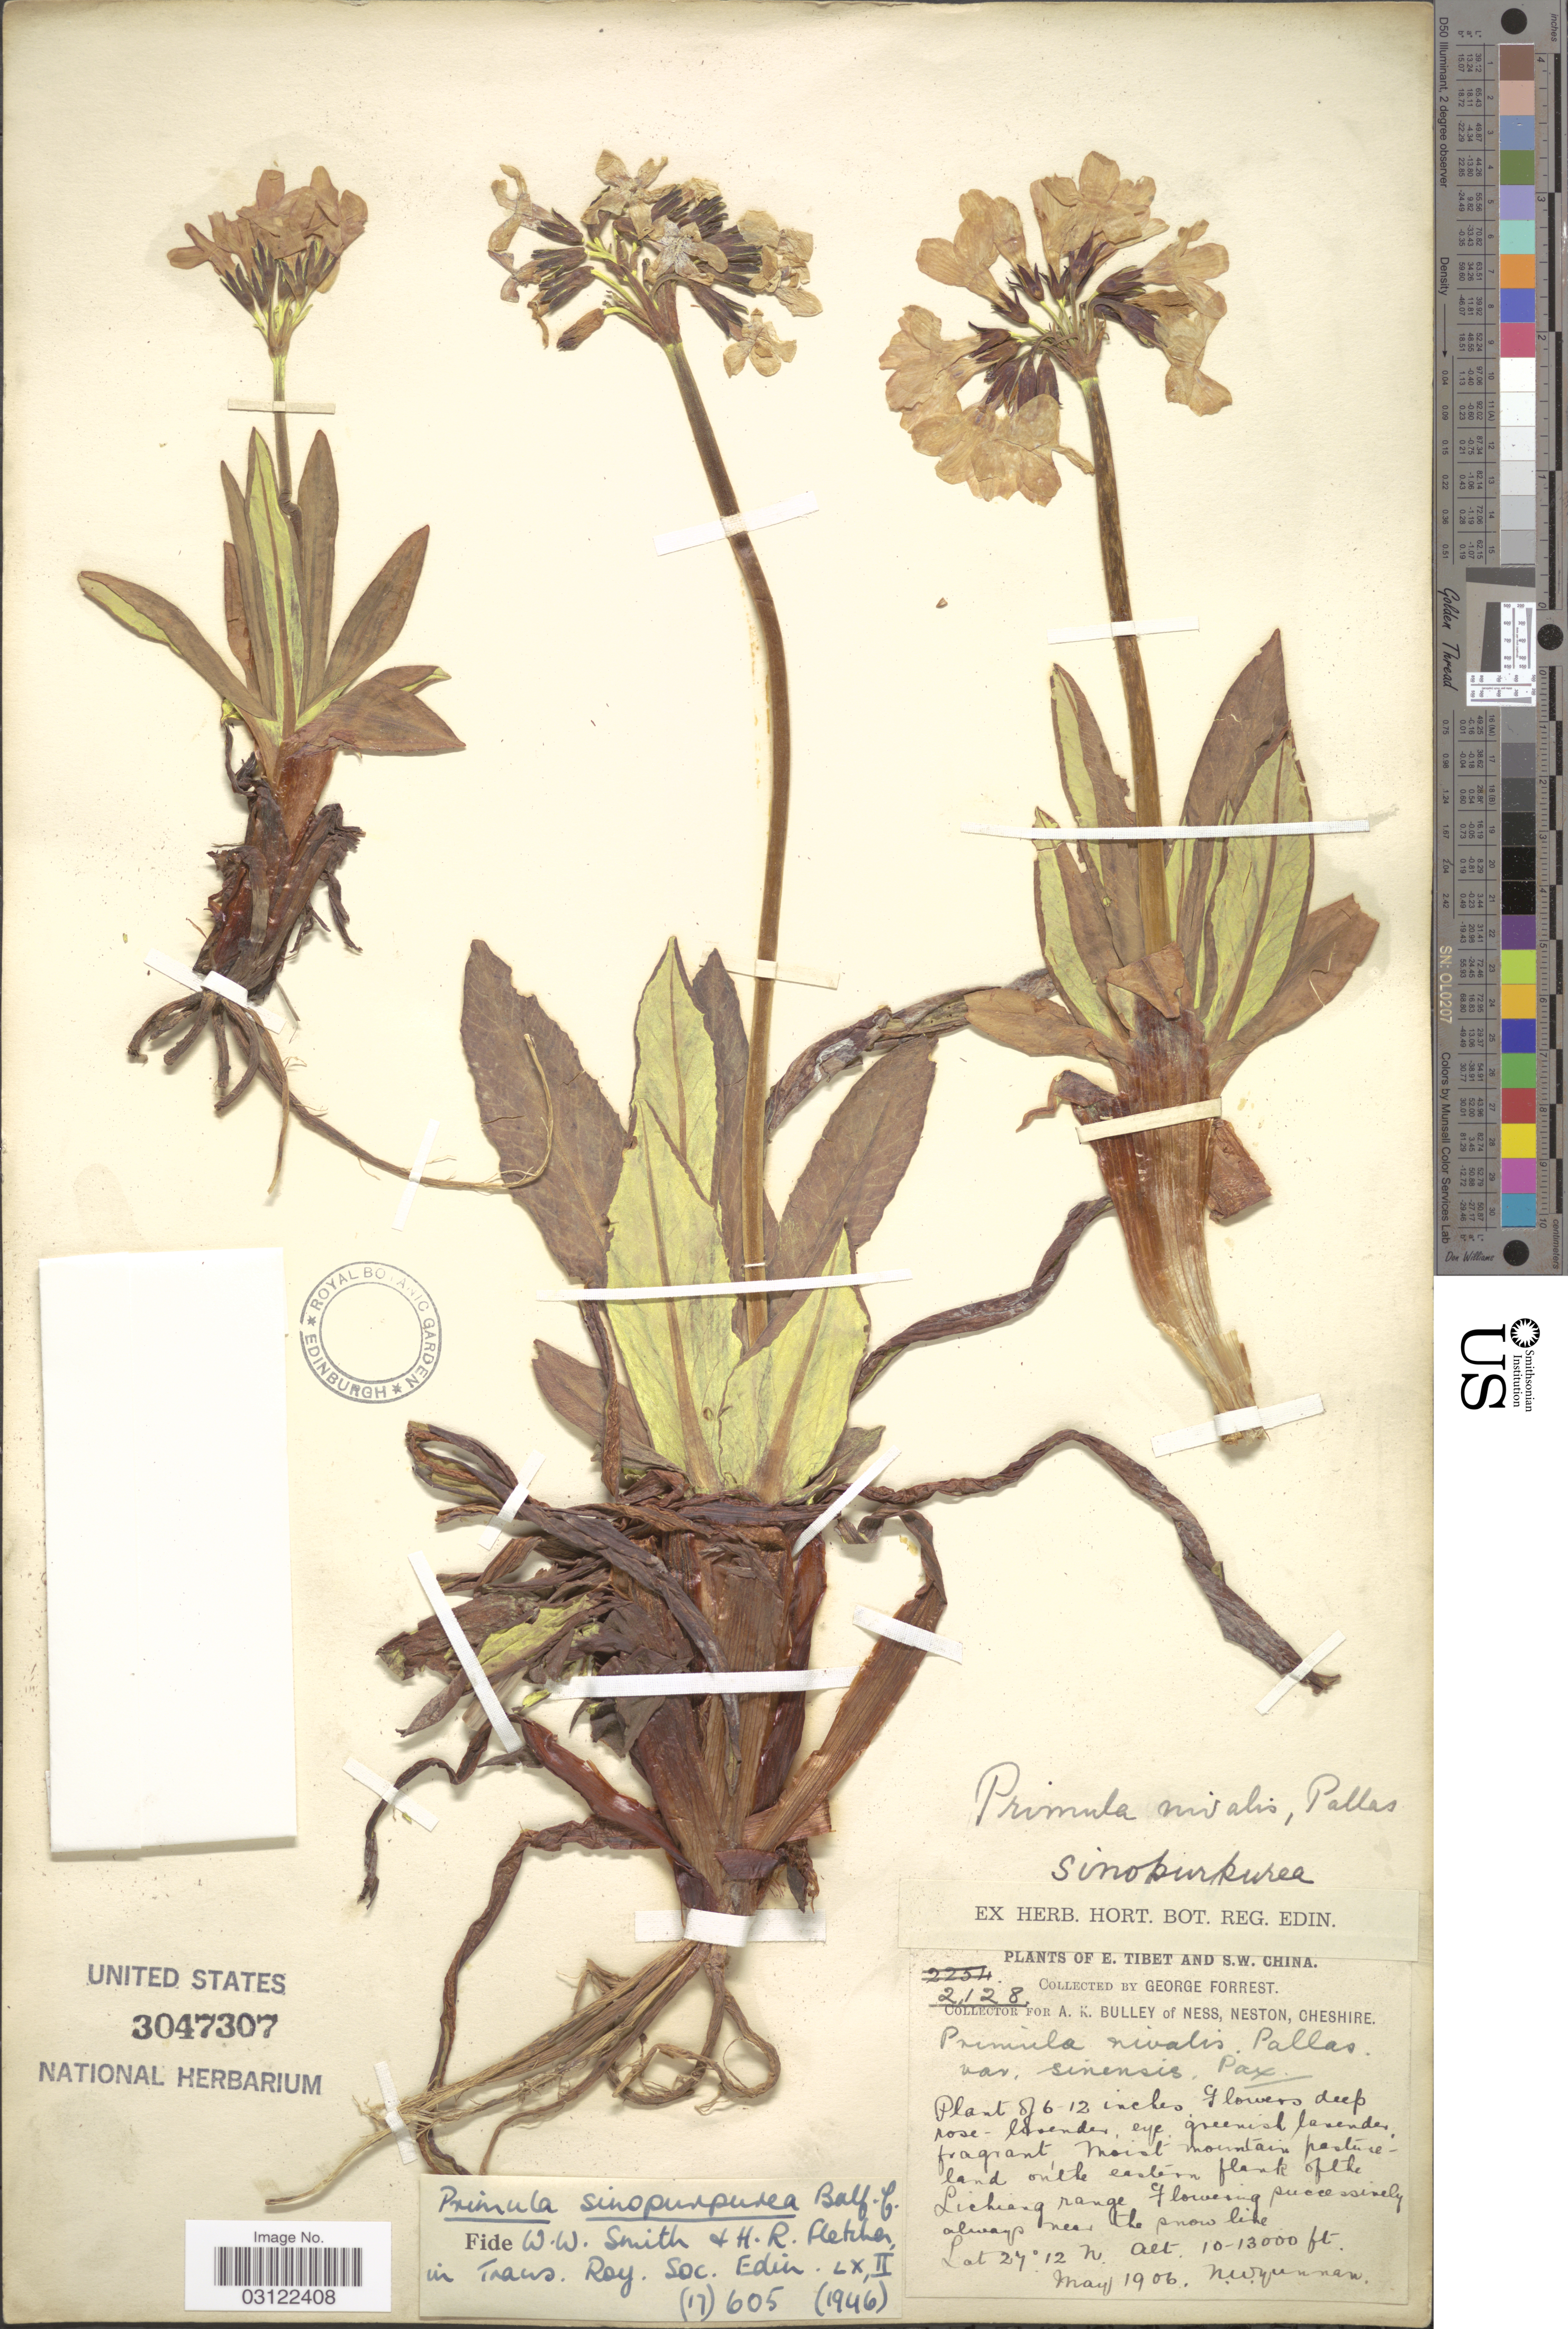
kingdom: Plantae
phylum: Tracheophyta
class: Magnoliopsida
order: Ericales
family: Primulaceae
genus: Primula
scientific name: Primula sinopurpurea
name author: Balf. f. ex Hutch.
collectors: G. Forrest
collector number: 2128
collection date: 1906-05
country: China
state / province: Xizang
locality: E. Tibet and S.W. China. Moist mountain pastureland on the eastern flank of the Lichiang range.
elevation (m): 3048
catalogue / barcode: US 3047307